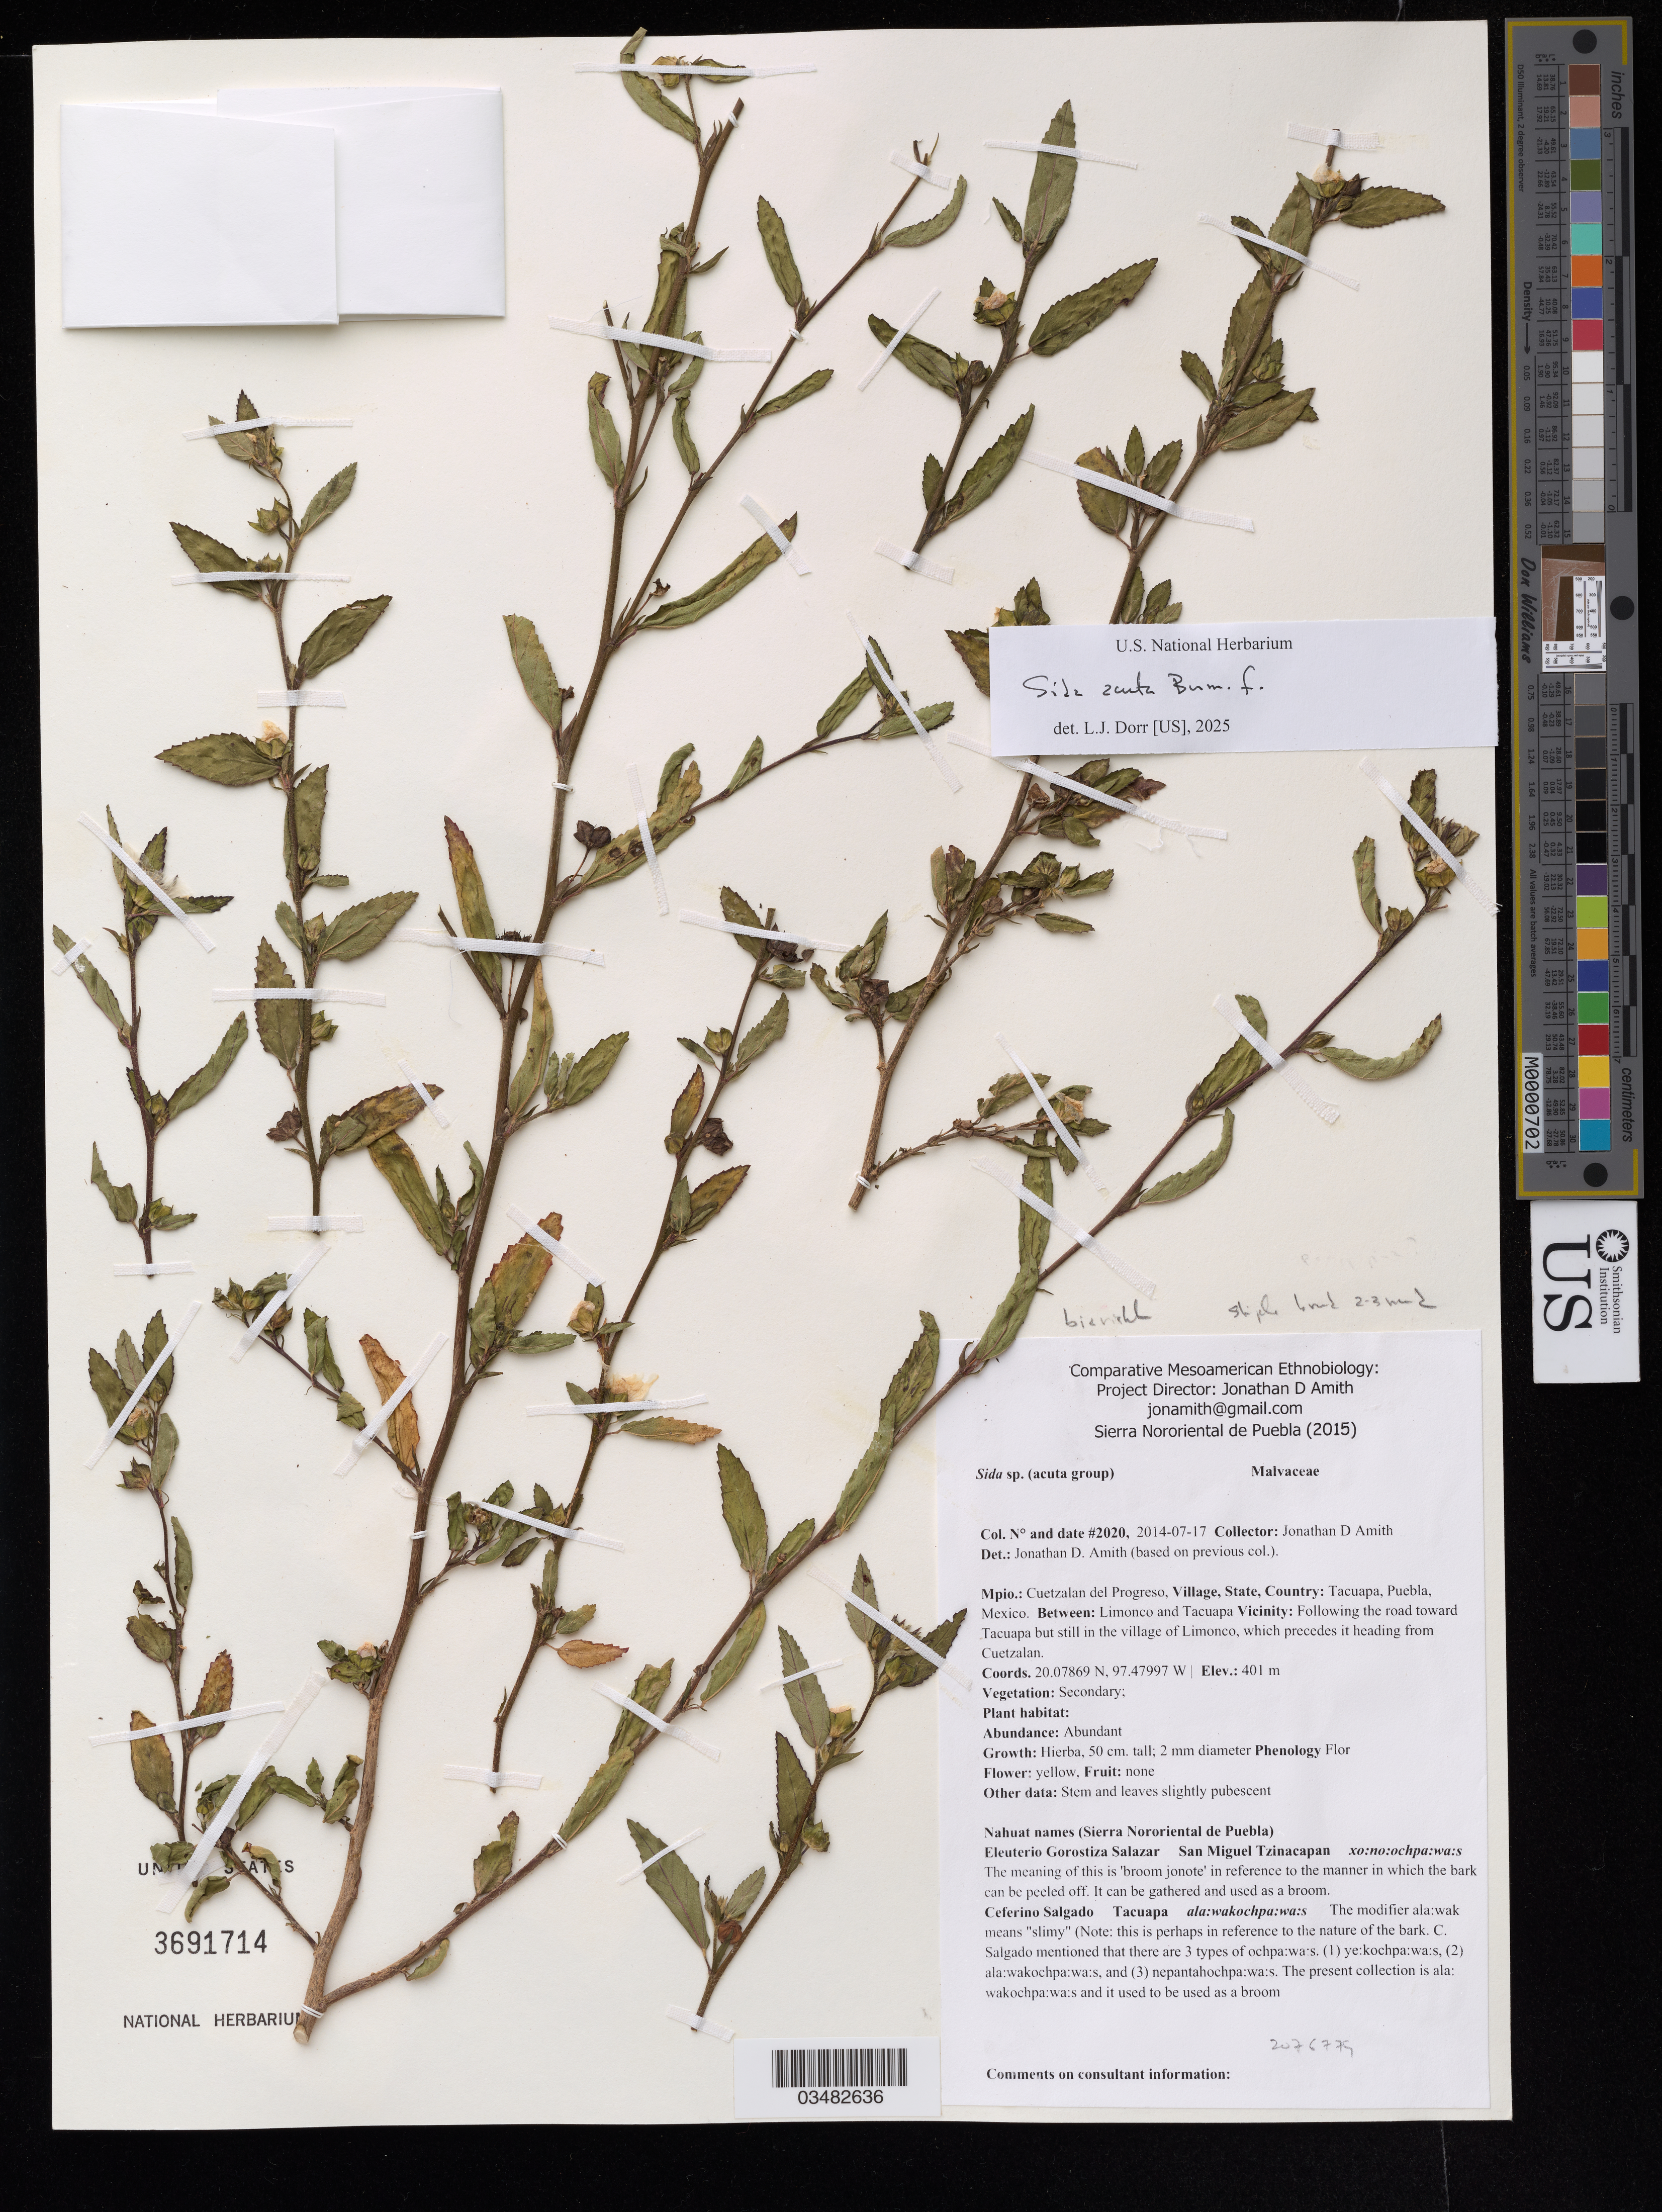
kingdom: Plantae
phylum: Tracheophyta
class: Magnoliopsida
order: Malvales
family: Malvaceae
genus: Sida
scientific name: Sida acuta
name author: Burm. f.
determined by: Dorr, Laurence J., Curator (BOT), Smithsonian Institution - National Museum of Natural History (UNITED STATES)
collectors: J. D. Amith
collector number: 2020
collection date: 2014-07-17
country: Mexico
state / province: Puebla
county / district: Cuetzalan del Progreso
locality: Tacuapan, Following the road toward Tacuapan but still in the village of Limonco, which precedes it heading from Cuetzalan.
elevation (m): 401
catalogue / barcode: US 3691714